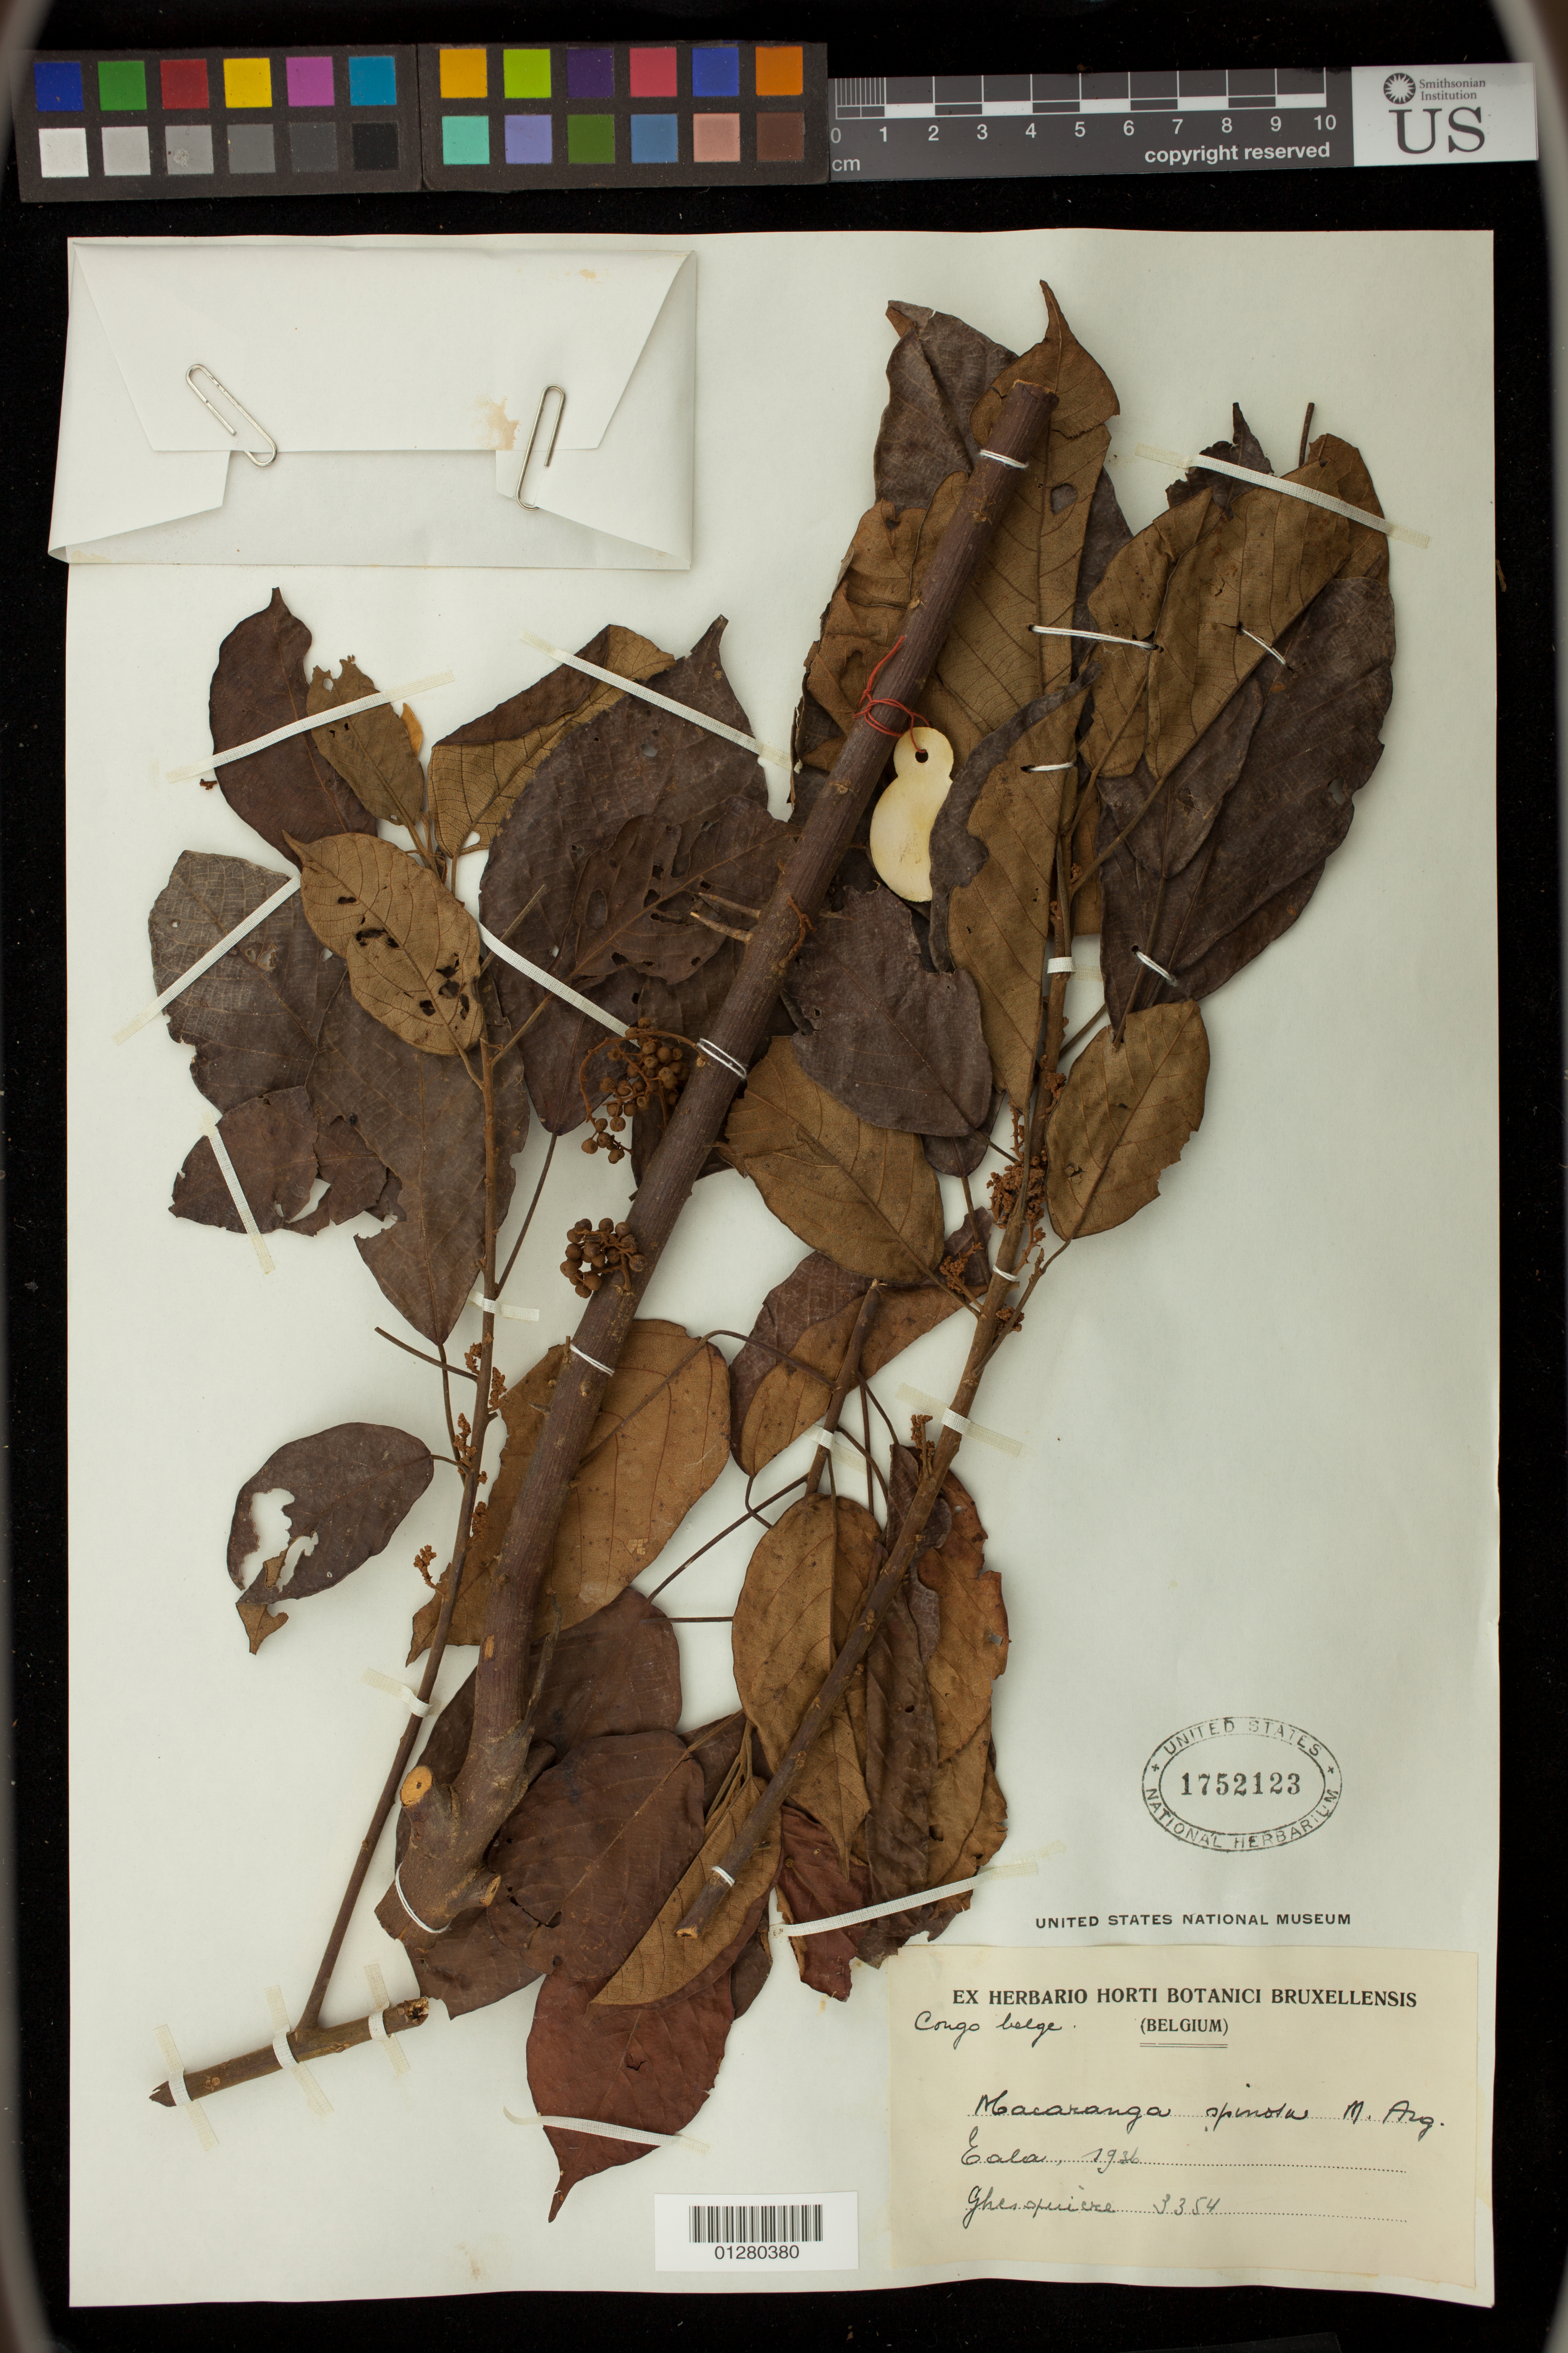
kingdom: Plantae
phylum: Tracheophyta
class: Magnoliopsida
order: Malpighiales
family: Euphorbiaceae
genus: Macaranga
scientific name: Macaranga spinosa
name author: Müll. Arg.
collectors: J. Ghesquière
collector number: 3354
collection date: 1936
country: Congo, Democratic Republic of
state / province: Equateur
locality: Eala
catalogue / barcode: US 1752123